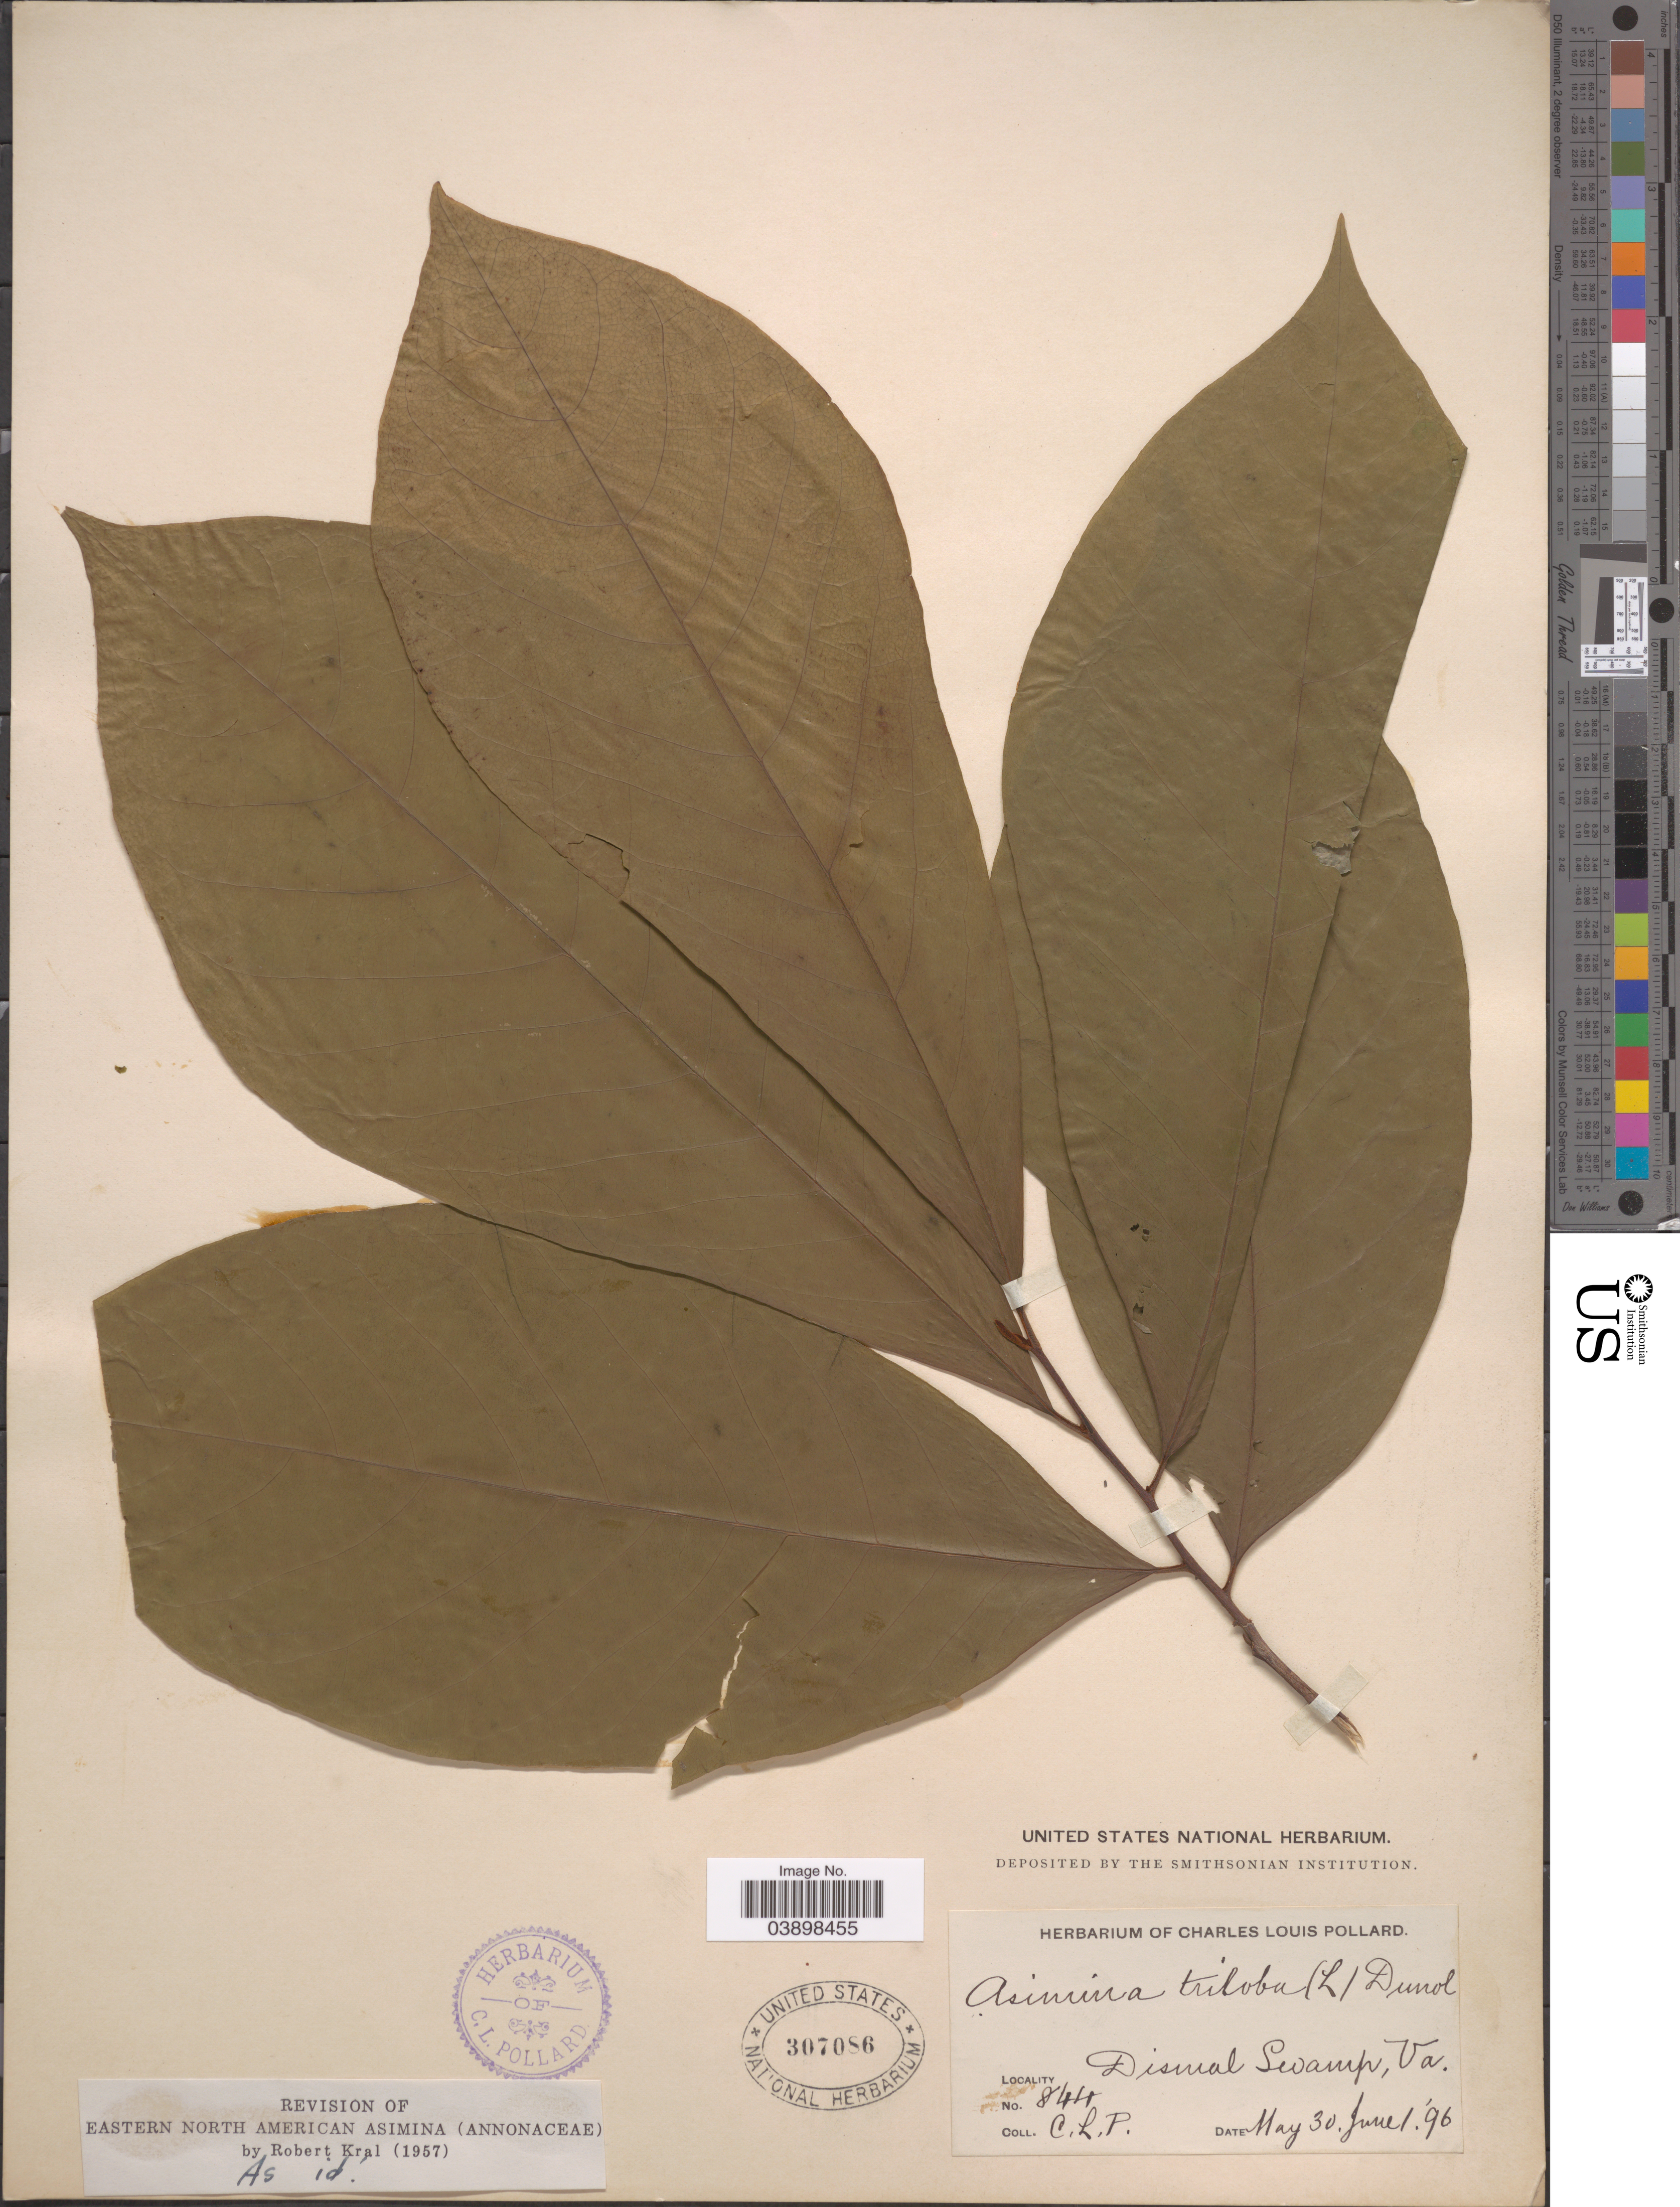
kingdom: Plantae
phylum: Tracheophyta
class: Magnoliopsida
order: Magnoliales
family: Annonaceae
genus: Asimina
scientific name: Asimina triloba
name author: (L.) Dunal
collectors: C. L. Pollard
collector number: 844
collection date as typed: Transcribed d/m/y: 30/5/96 to 1/6/96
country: United States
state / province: Virginia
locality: Dismal Swamp.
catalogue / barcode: US 307086